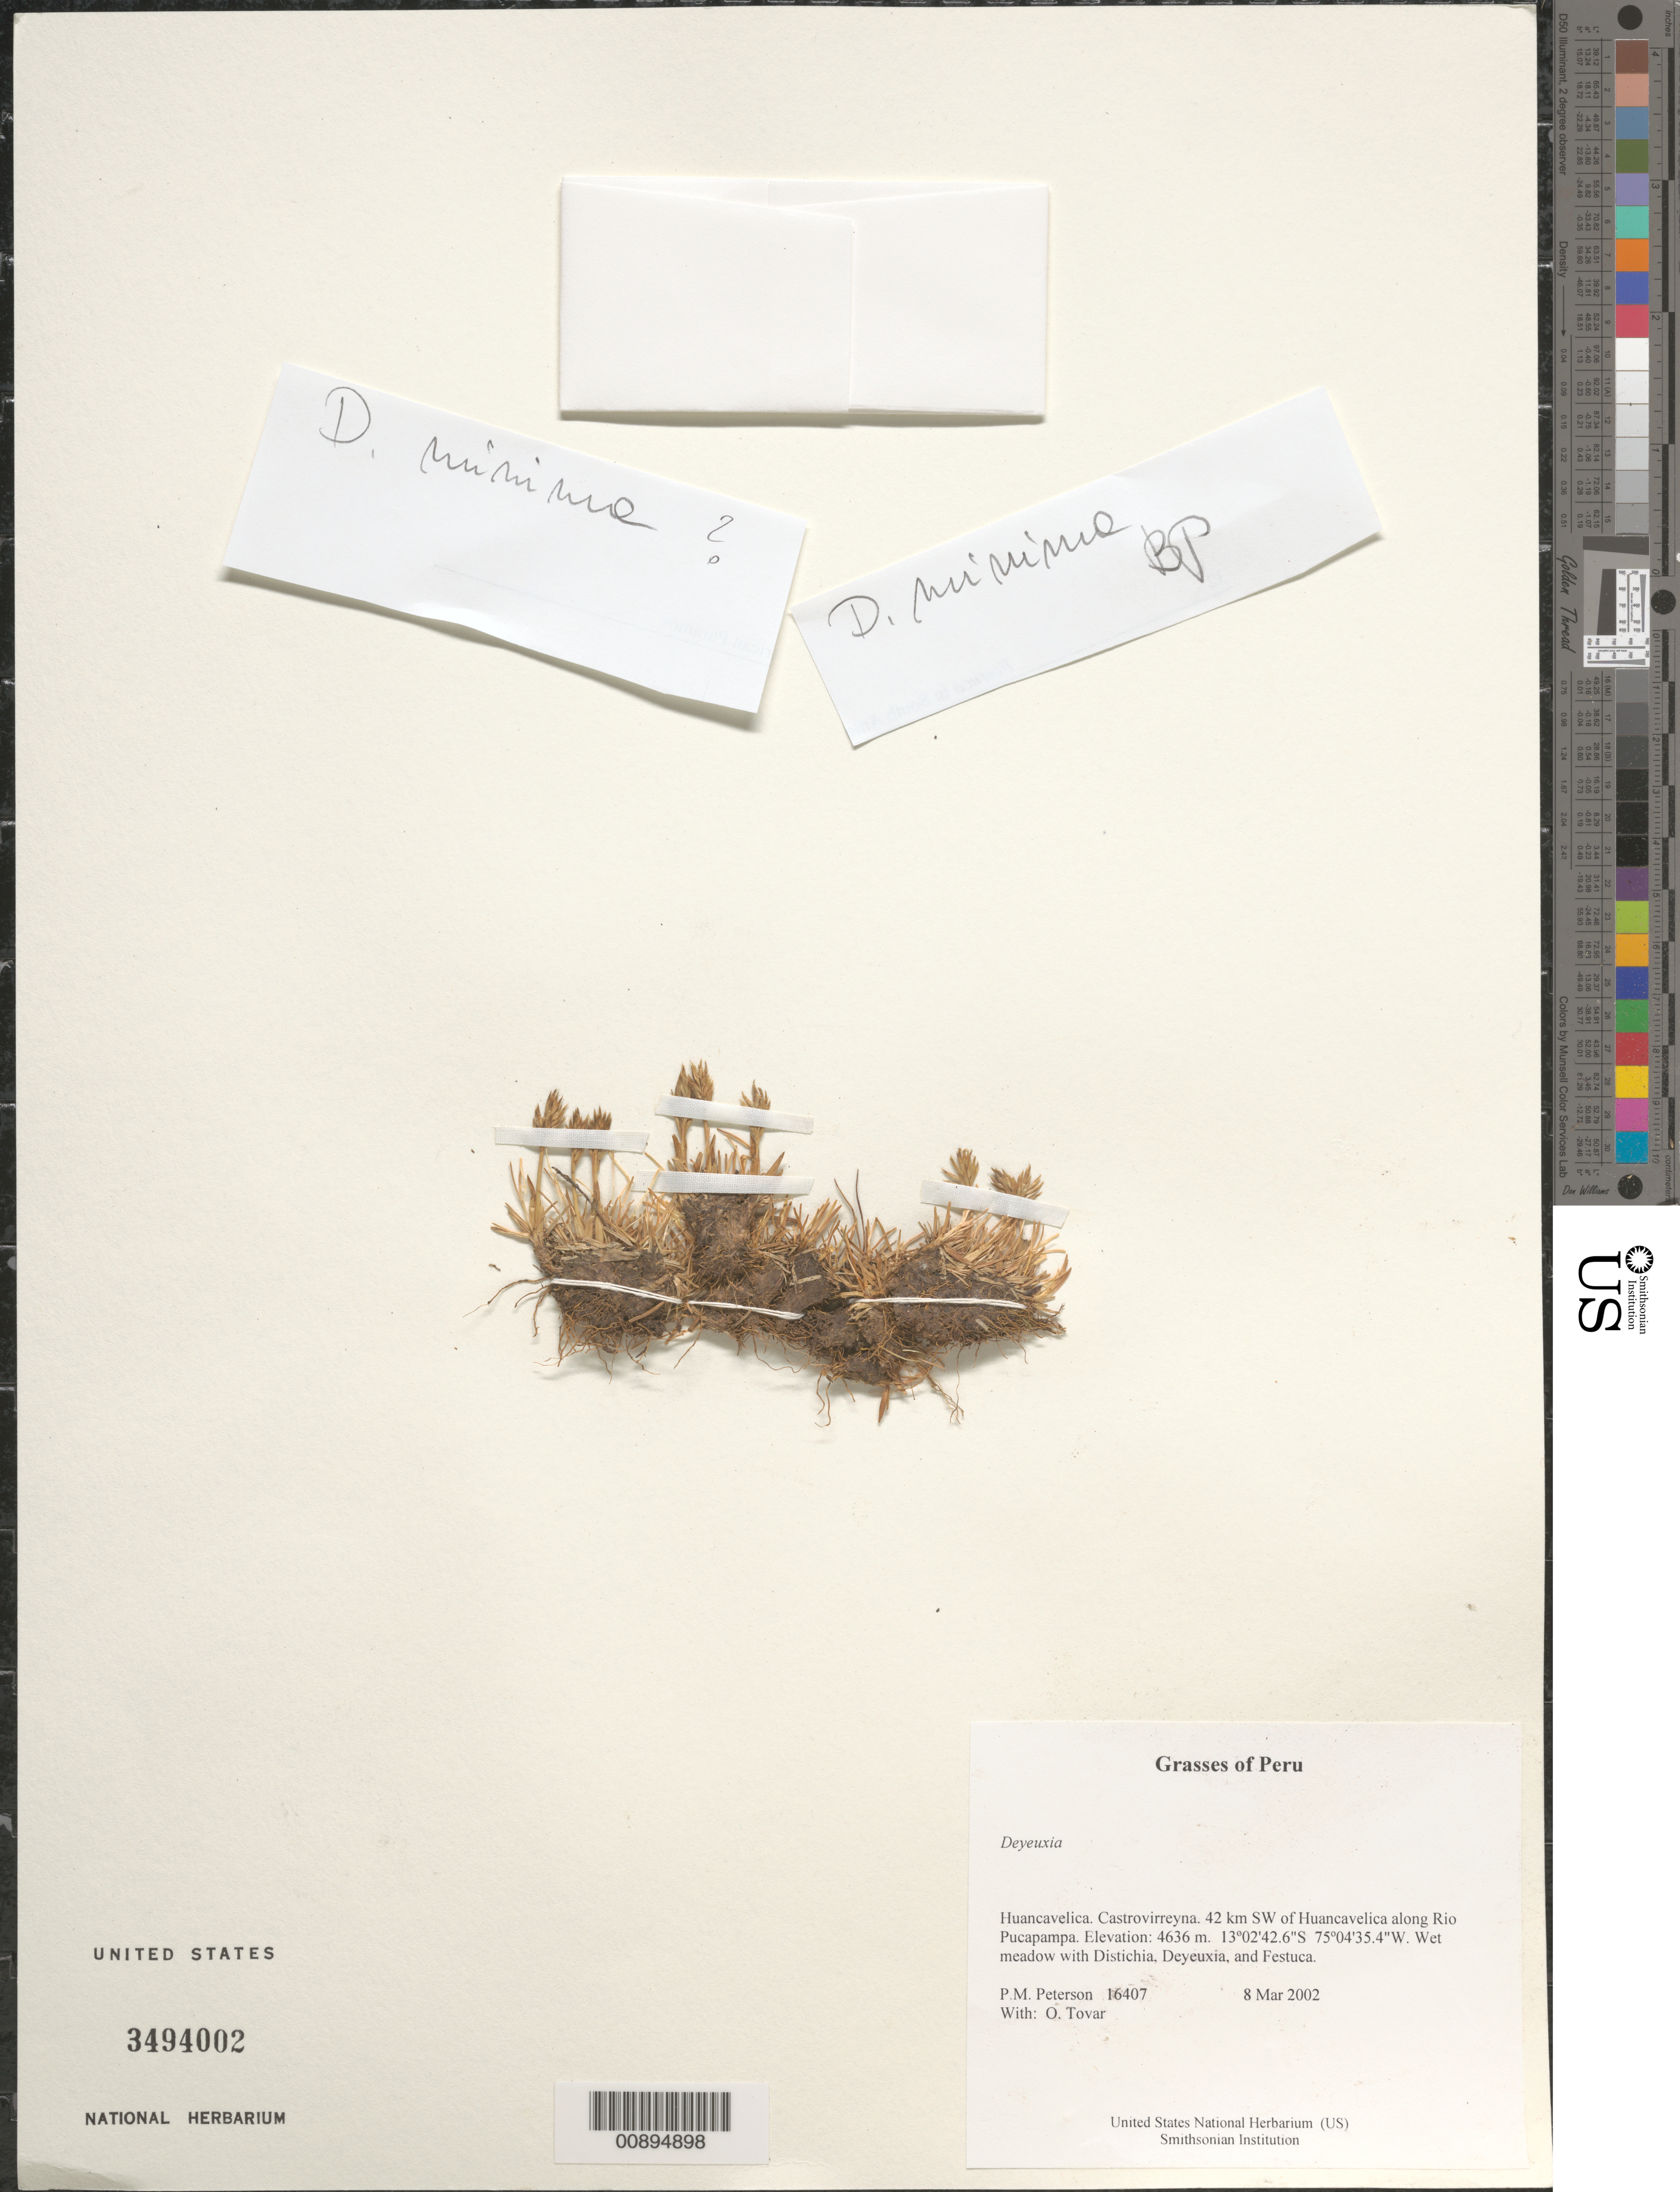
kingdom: Plantae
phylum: Tracheophyta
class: Liliopsida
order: Poales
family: Poaceae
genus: Calamagrostis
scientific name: Calamagrostis sp.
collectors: P. M. Peterson & Ó. Tovar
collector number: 16407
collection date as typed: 08 Mar 2002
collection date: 2002-03-08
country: Peru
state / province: Huancavelica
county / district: Castrovirreyna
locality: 42 km SW of Huancavelica along Rio Pucapampa.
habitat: Wet meadow with ~Distichia, Deyeuxia,~ and ~Festuca~.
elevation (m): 4636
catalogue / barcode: US 3494002